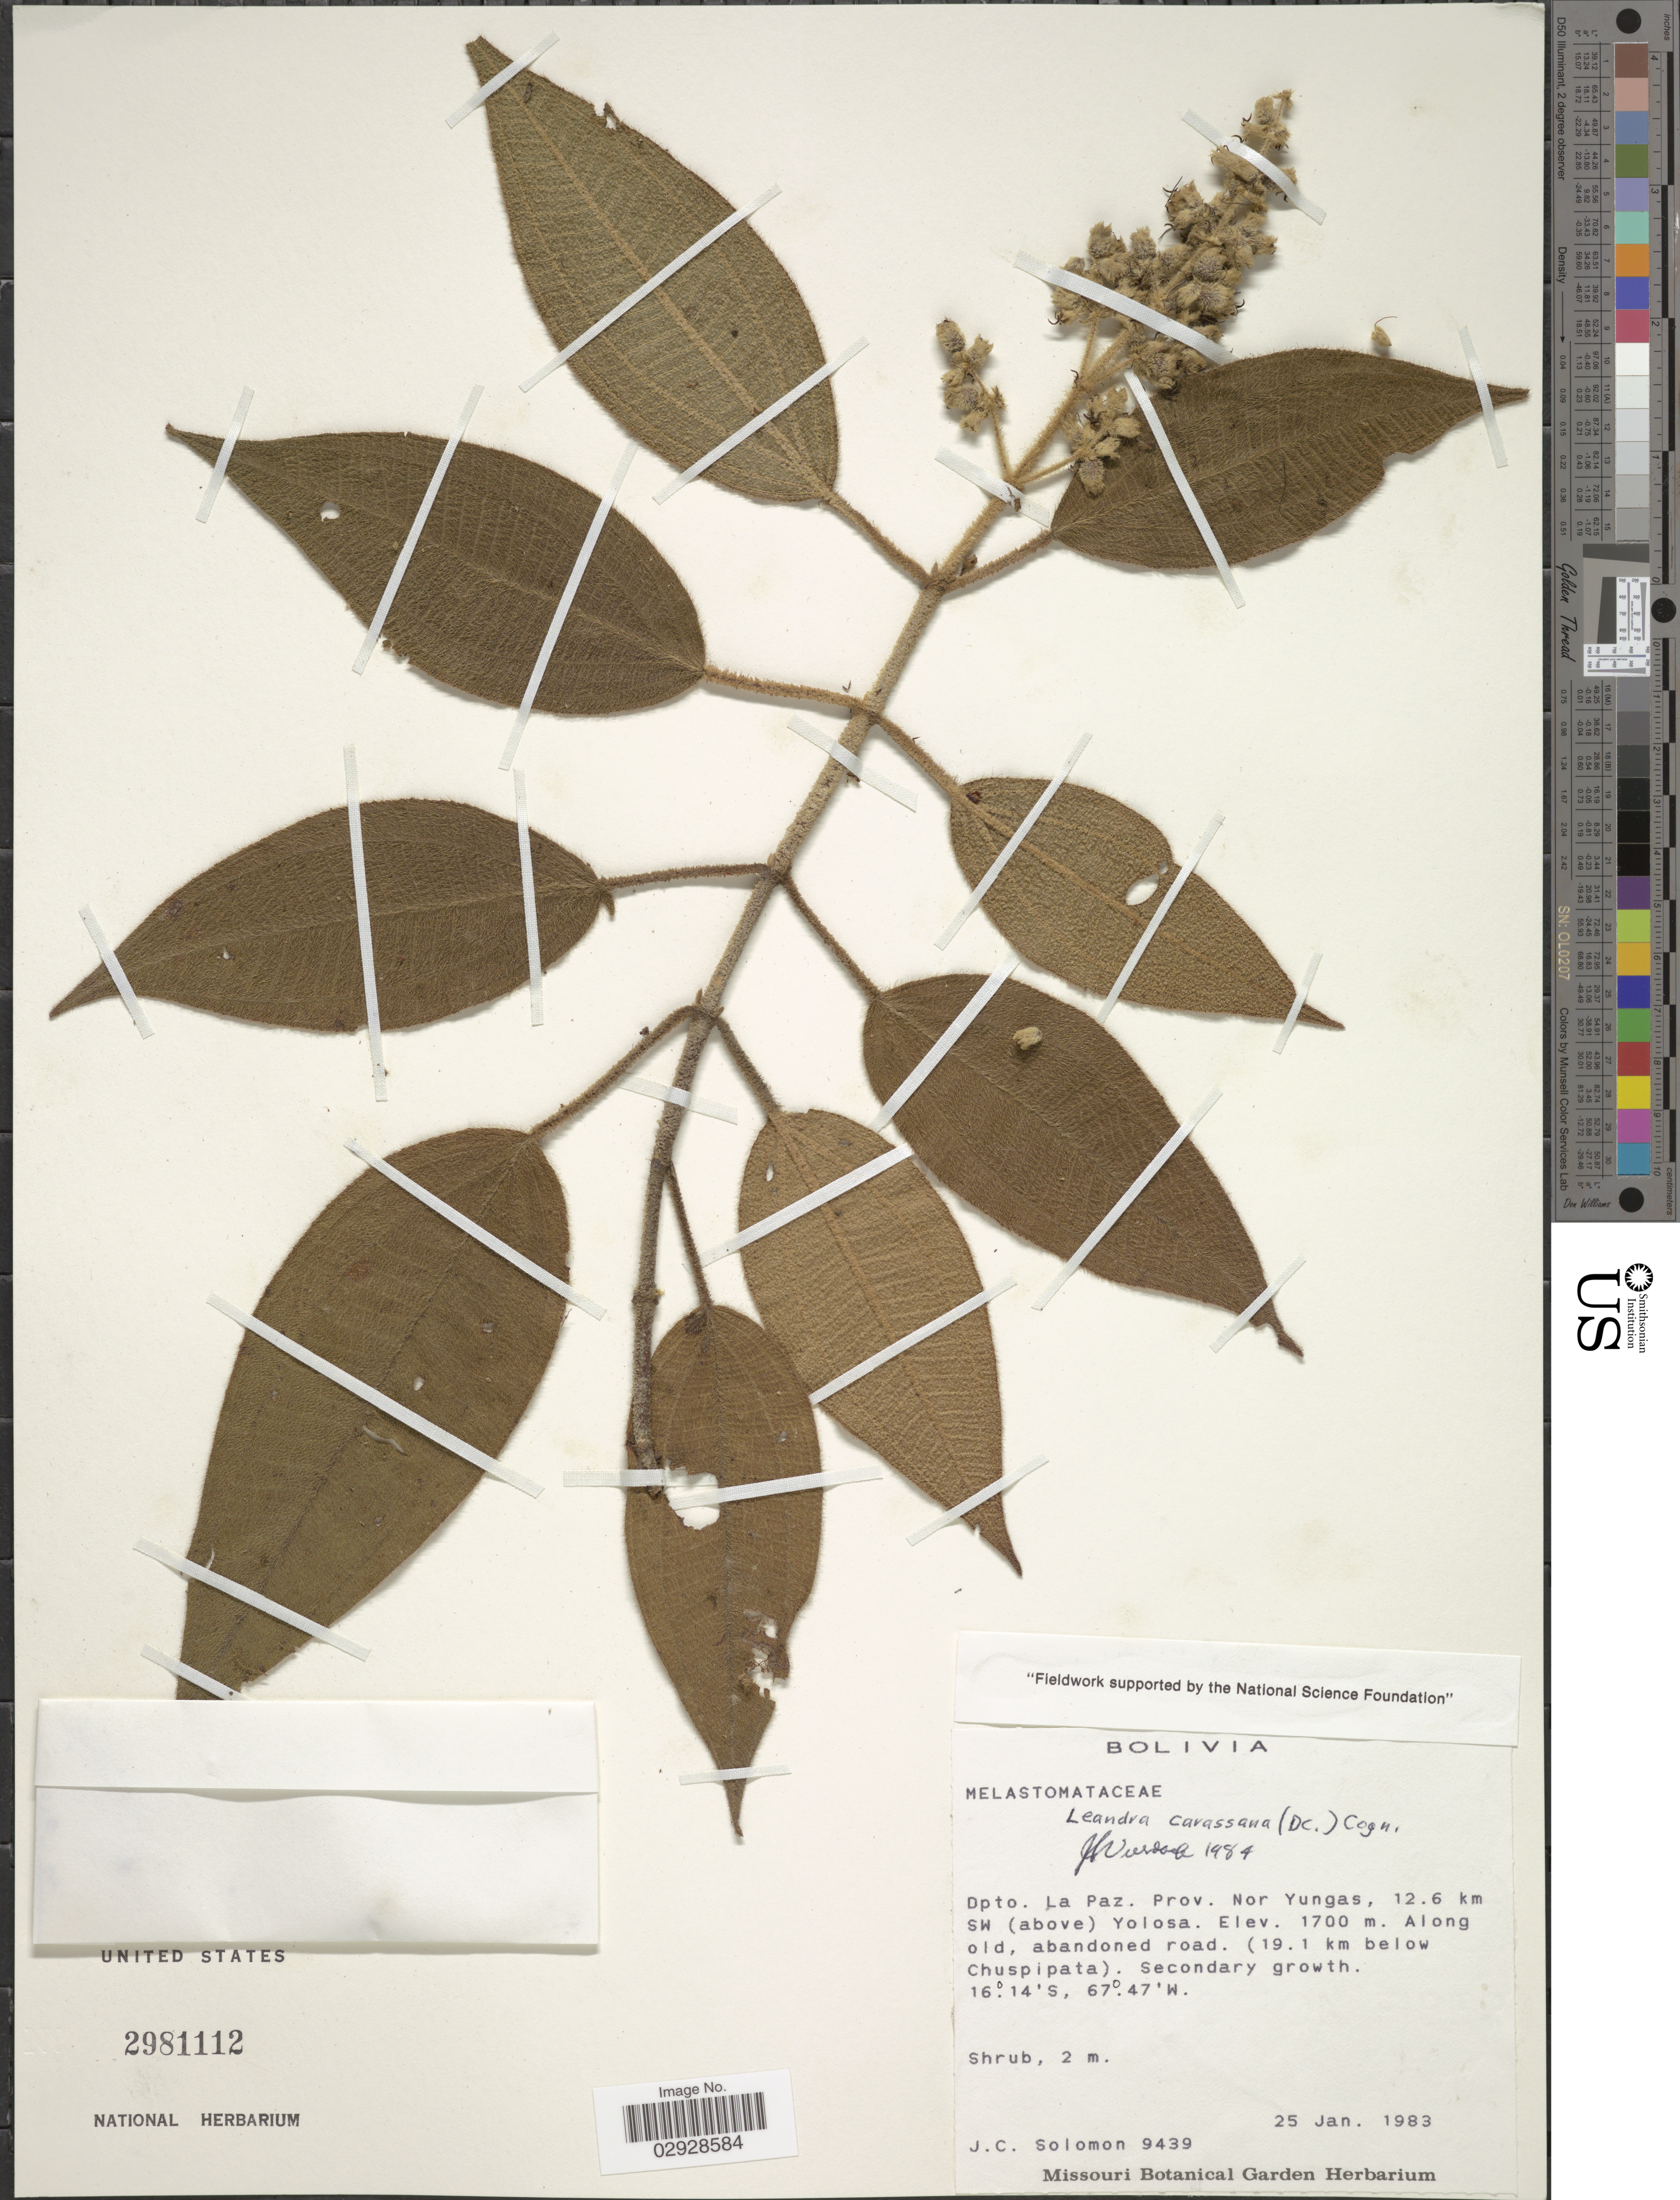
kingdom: Plantae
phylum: Tracheophyta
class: Magnoliopsida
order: Myrtales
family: Melastomataceae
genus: Leandra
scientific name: Leandra carassana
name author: (DC.) Cogn.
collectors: J. C. Solomon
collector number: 9439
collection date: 1983-01-25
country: Bolivia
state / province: La Paz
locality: Dpto. La Paz. Prov. Nor Yungas, 12.6 km SW (above) Yolosa. Along old, abandoned road. (19.1 km below Chuspipata).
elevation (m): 1700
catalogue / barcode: US 2981112